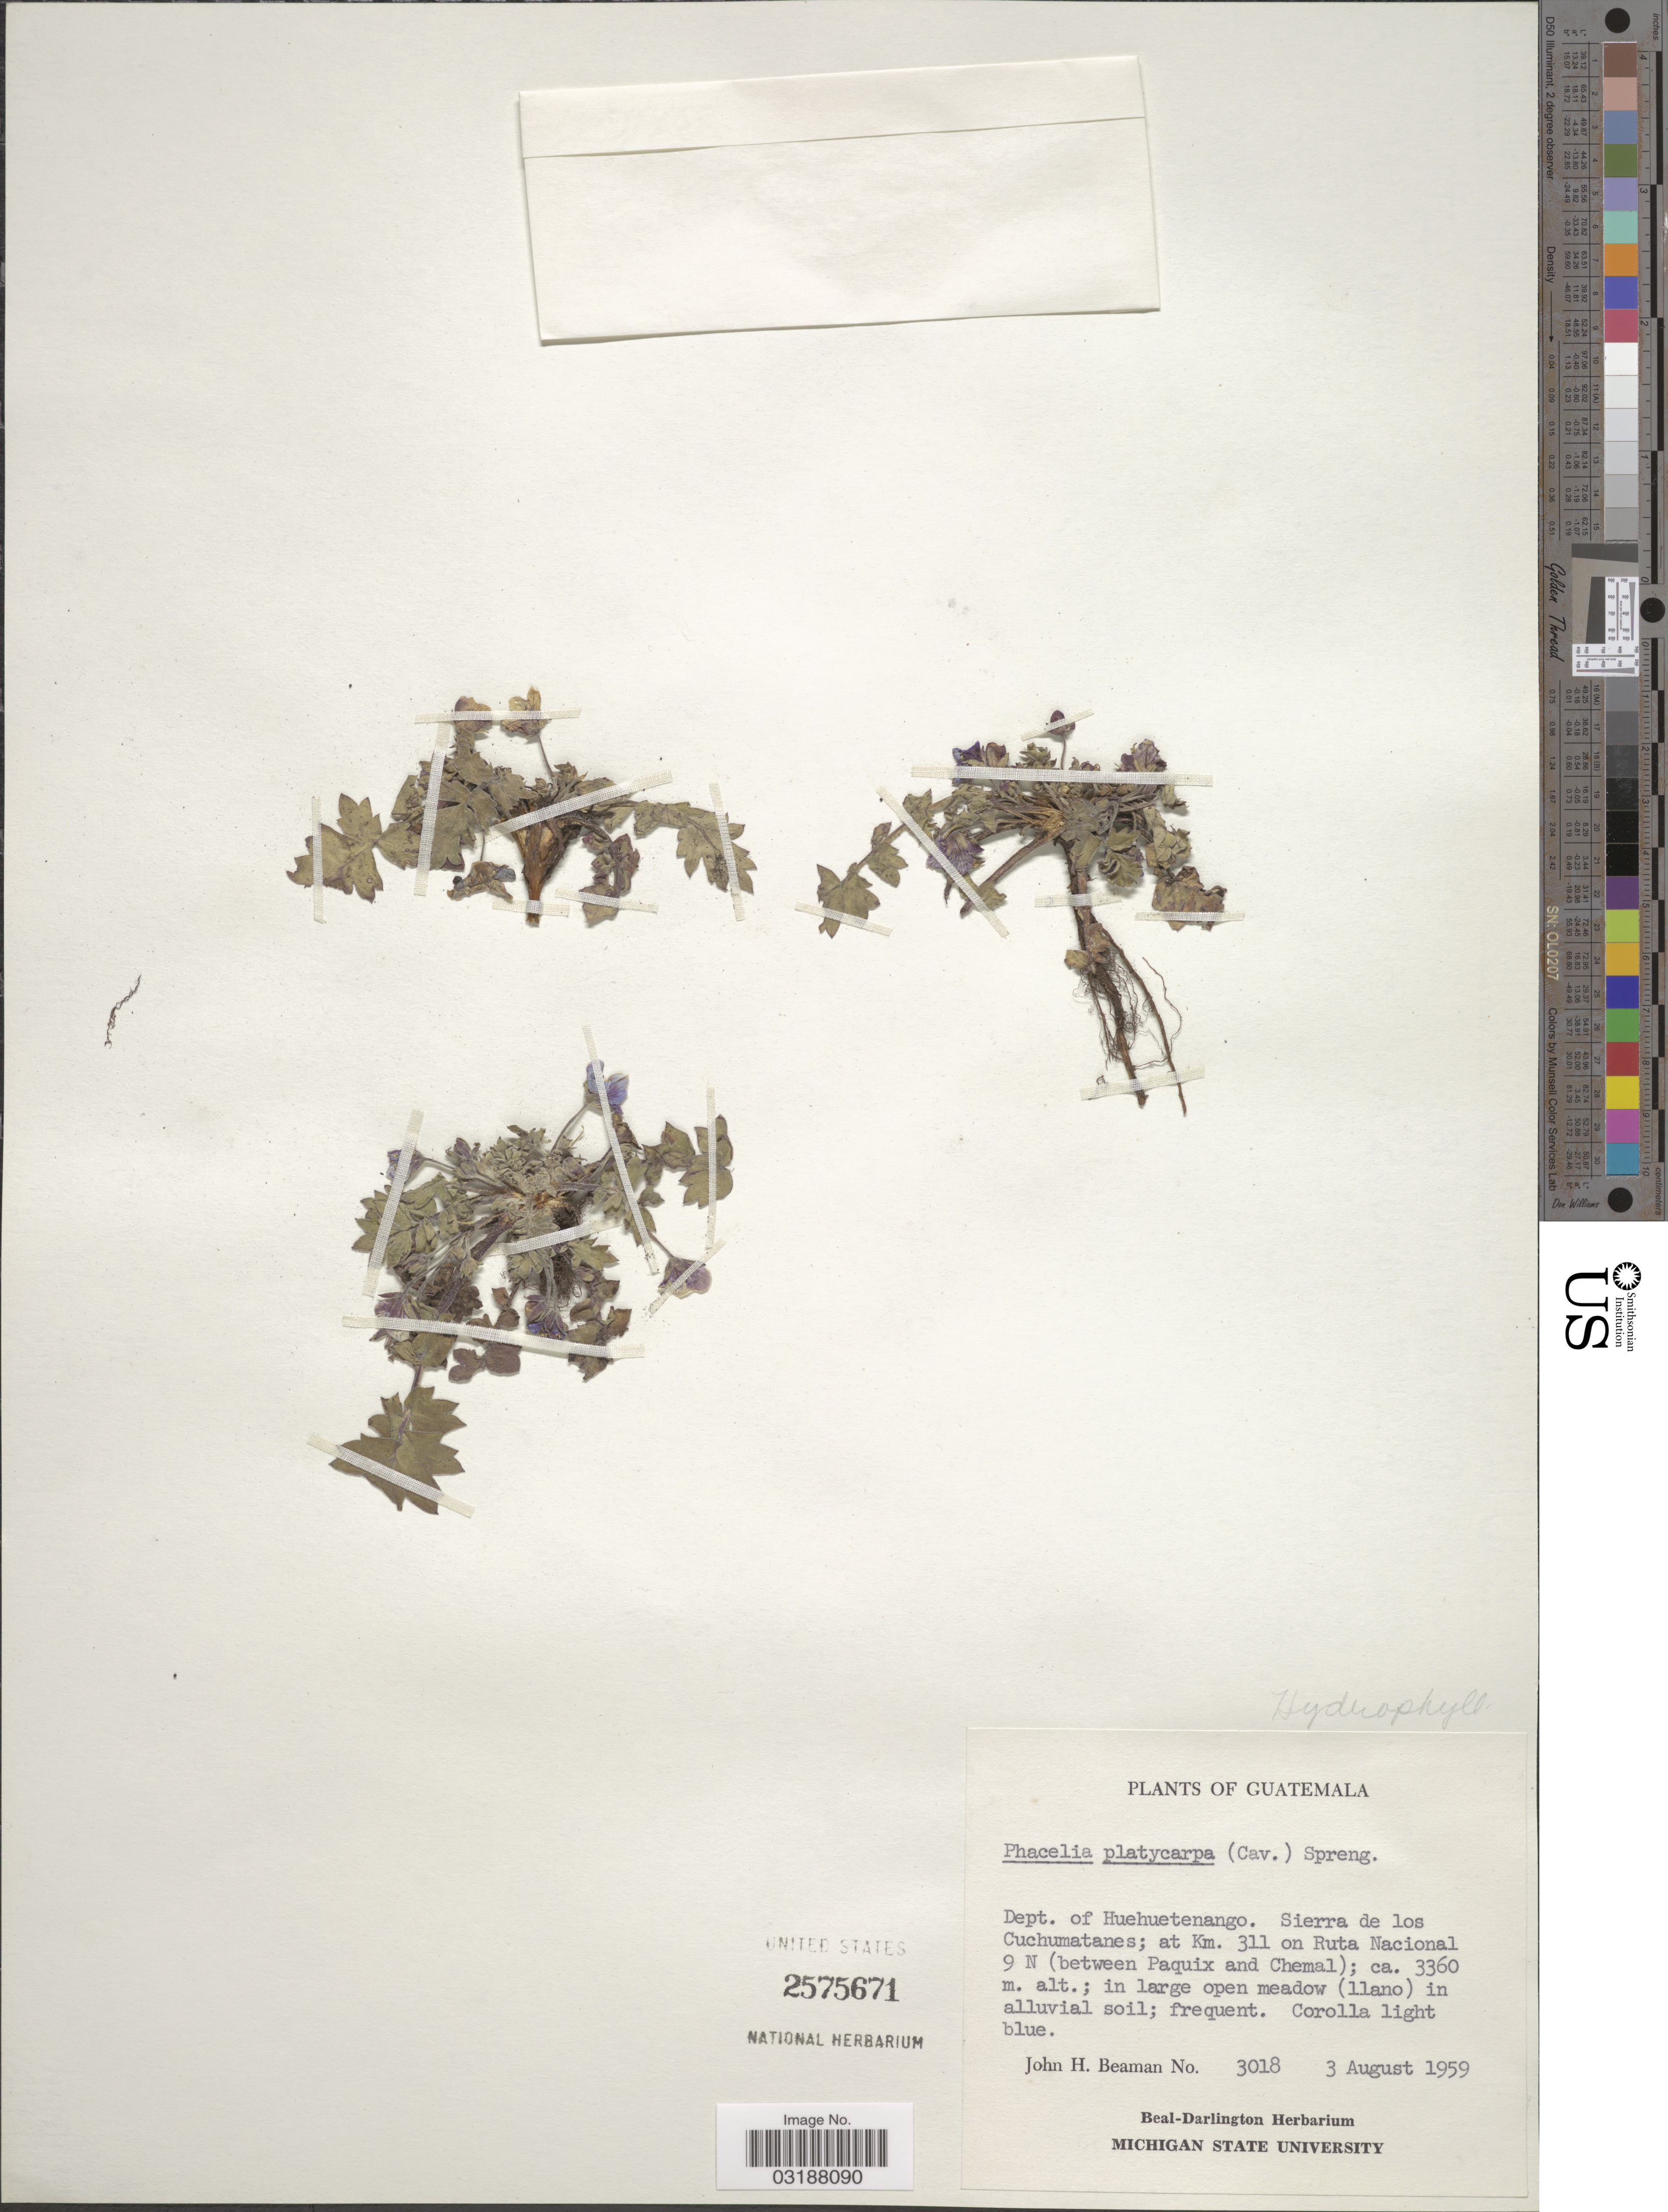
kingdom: Plantae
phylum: Tracheophyta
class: Magnoliopsida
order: Boraginales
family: Hydrophyllaceae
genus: Phacelia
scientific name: Phacelia platycarpa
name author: (Cav.) Spreng.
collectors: J. H. Beaman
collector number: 3018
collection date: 1959-08-03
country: Guatemala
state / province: Huehuetenango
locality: Dept. of Huehuetenango, Sierra de los Cuchumatanes; at Km. 311 on Ruta Nacional 9 N (between Paquix and Chemal).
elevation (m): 3360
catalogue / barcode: US 2575671